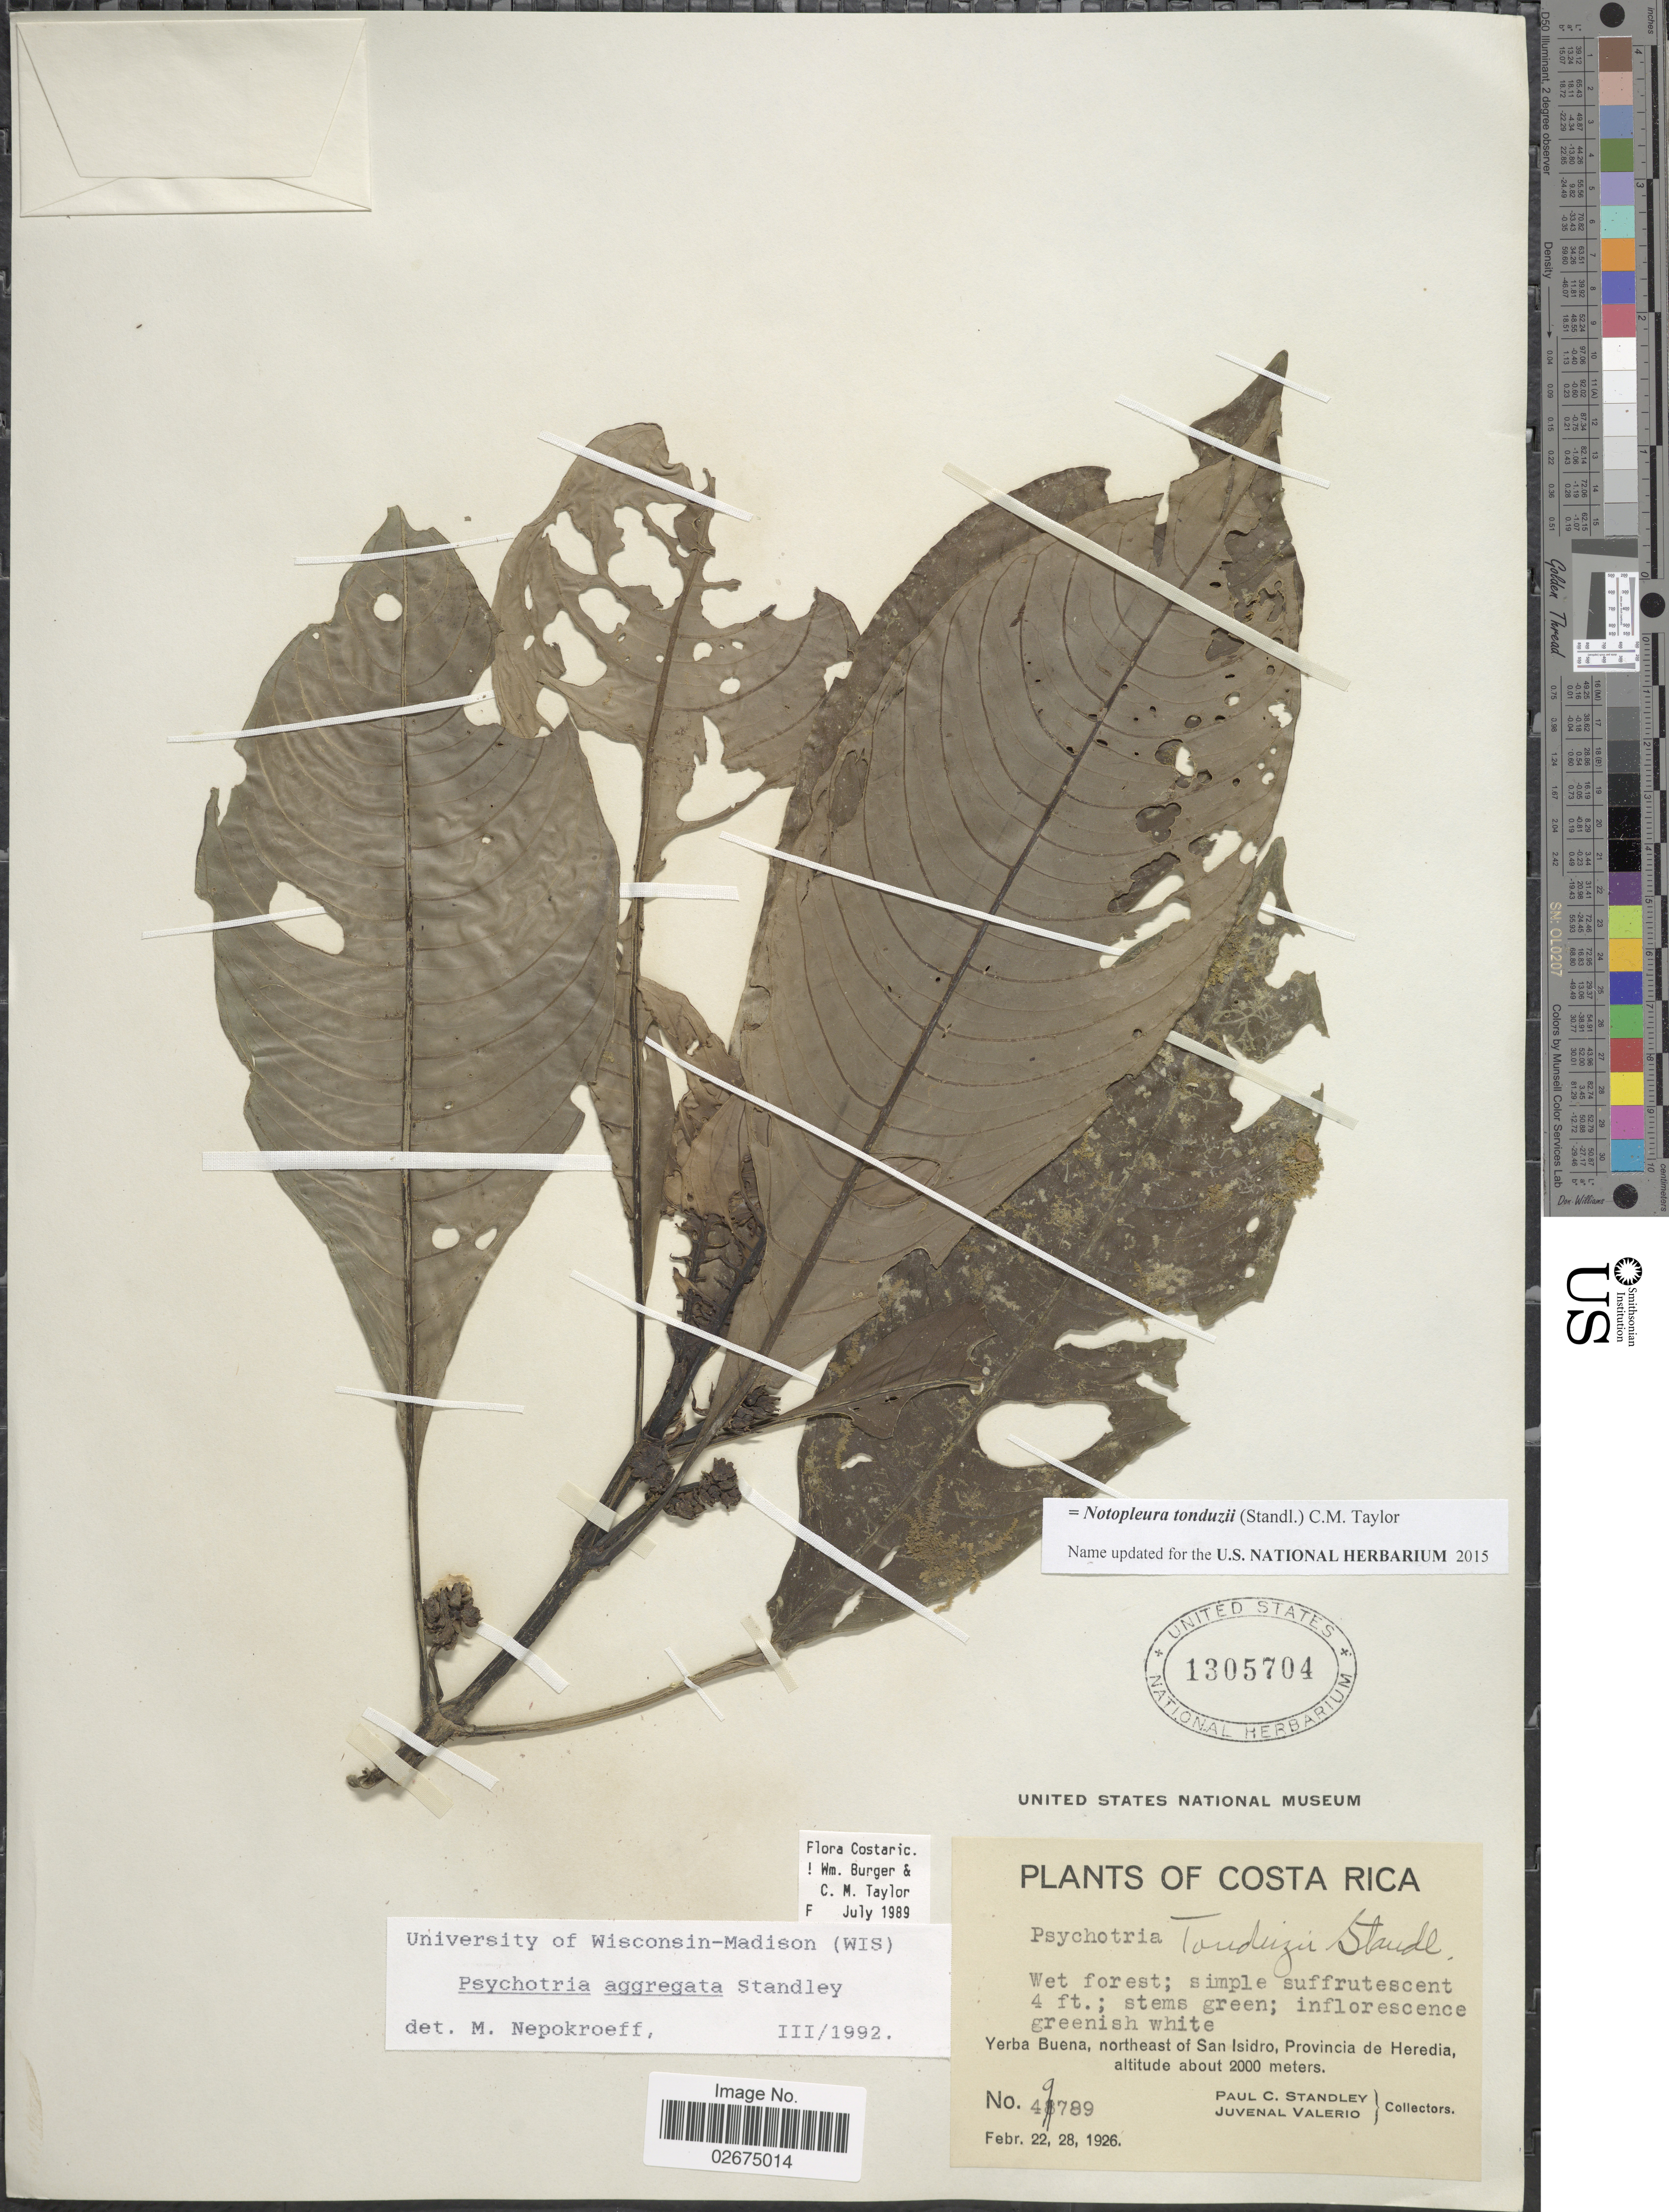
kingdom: Plantae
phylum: Tracheophyta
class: Magnoliopsida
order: Gentianales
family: Rubiaceae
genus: Notopleura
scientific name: Notopleura tonduzii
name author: (Standl.) C.M. Taylor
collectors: P. C. Standley & J. Valerio R.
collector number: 49789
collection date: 1926-02-22/1926-02-28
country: Costa Rica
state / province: Heredia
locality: Yerba Buena, northeast of San Isidro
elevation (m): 2000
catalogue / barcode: US 1305704